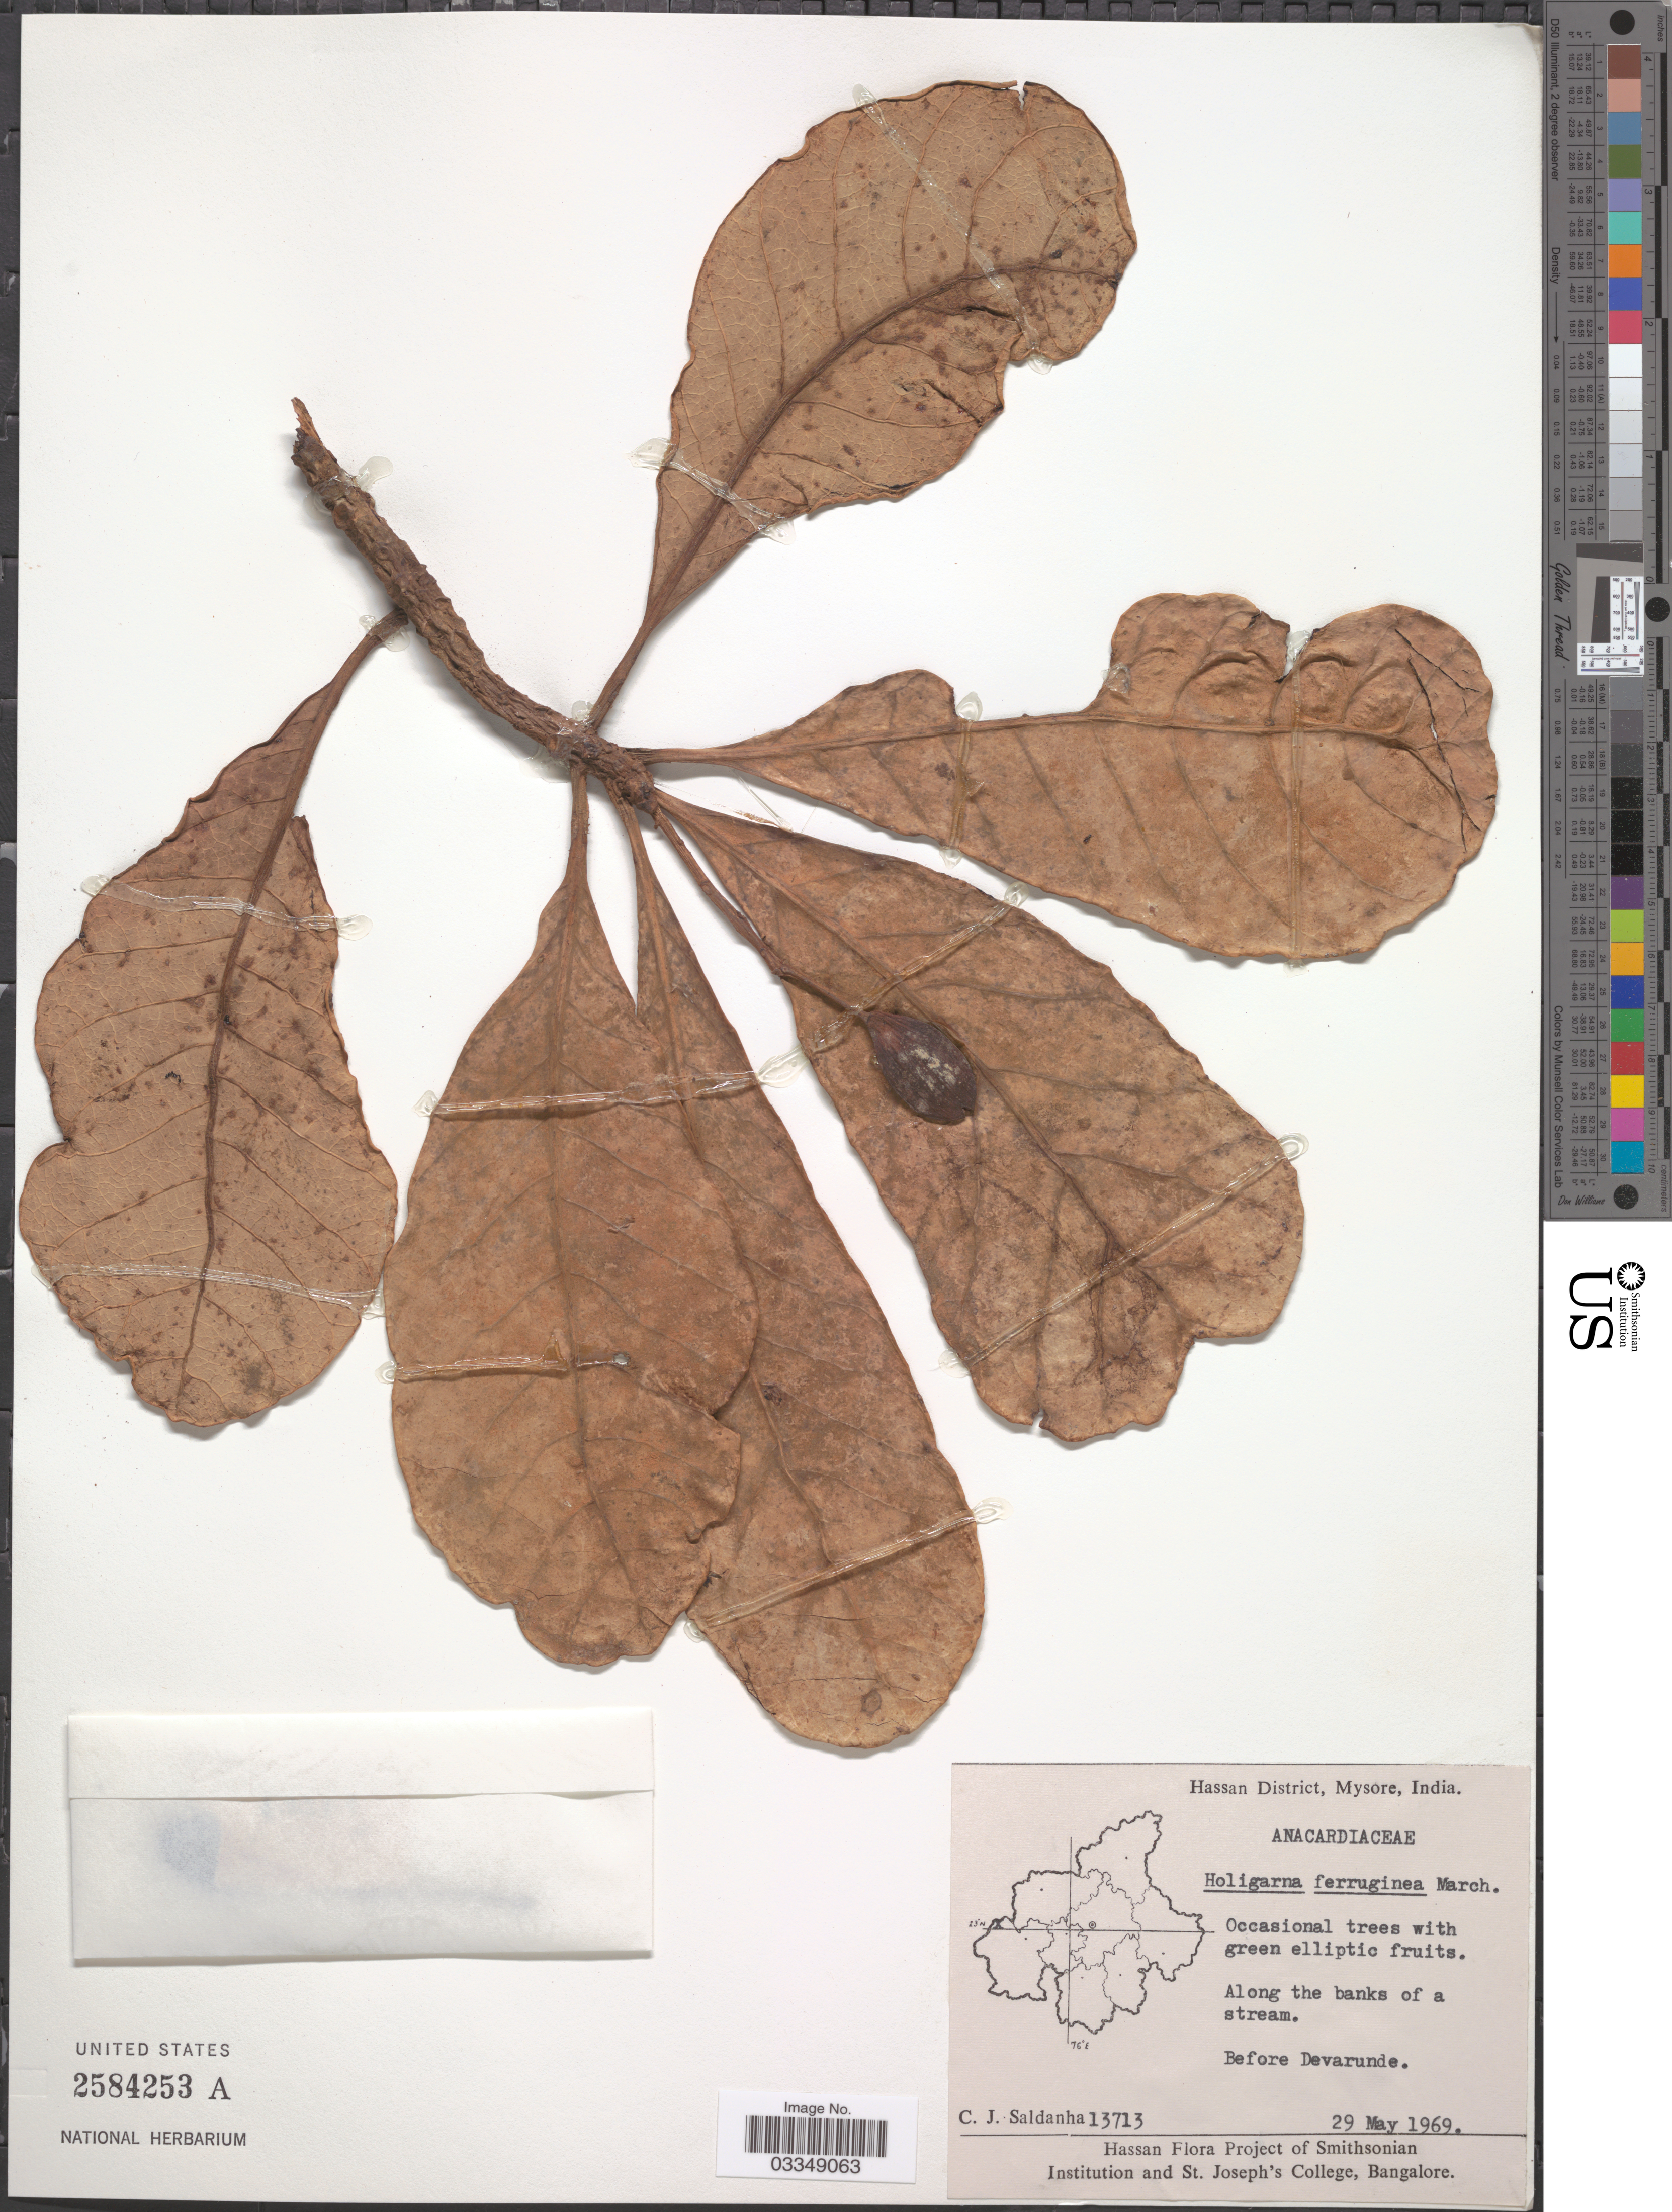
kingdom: Plantae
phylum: Tracheophyta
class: Magnoliopsida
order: Sapindales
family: Anacardiaceae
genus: Holigarna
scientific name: Holigarna ferruginea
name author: Marchand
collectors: C. J. Saldanha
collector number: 13713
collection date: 1969-05-29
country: India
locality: Hassan District, Mysore. Along the banks of a stream. Before Devarunde.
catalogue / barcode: US 2584253A